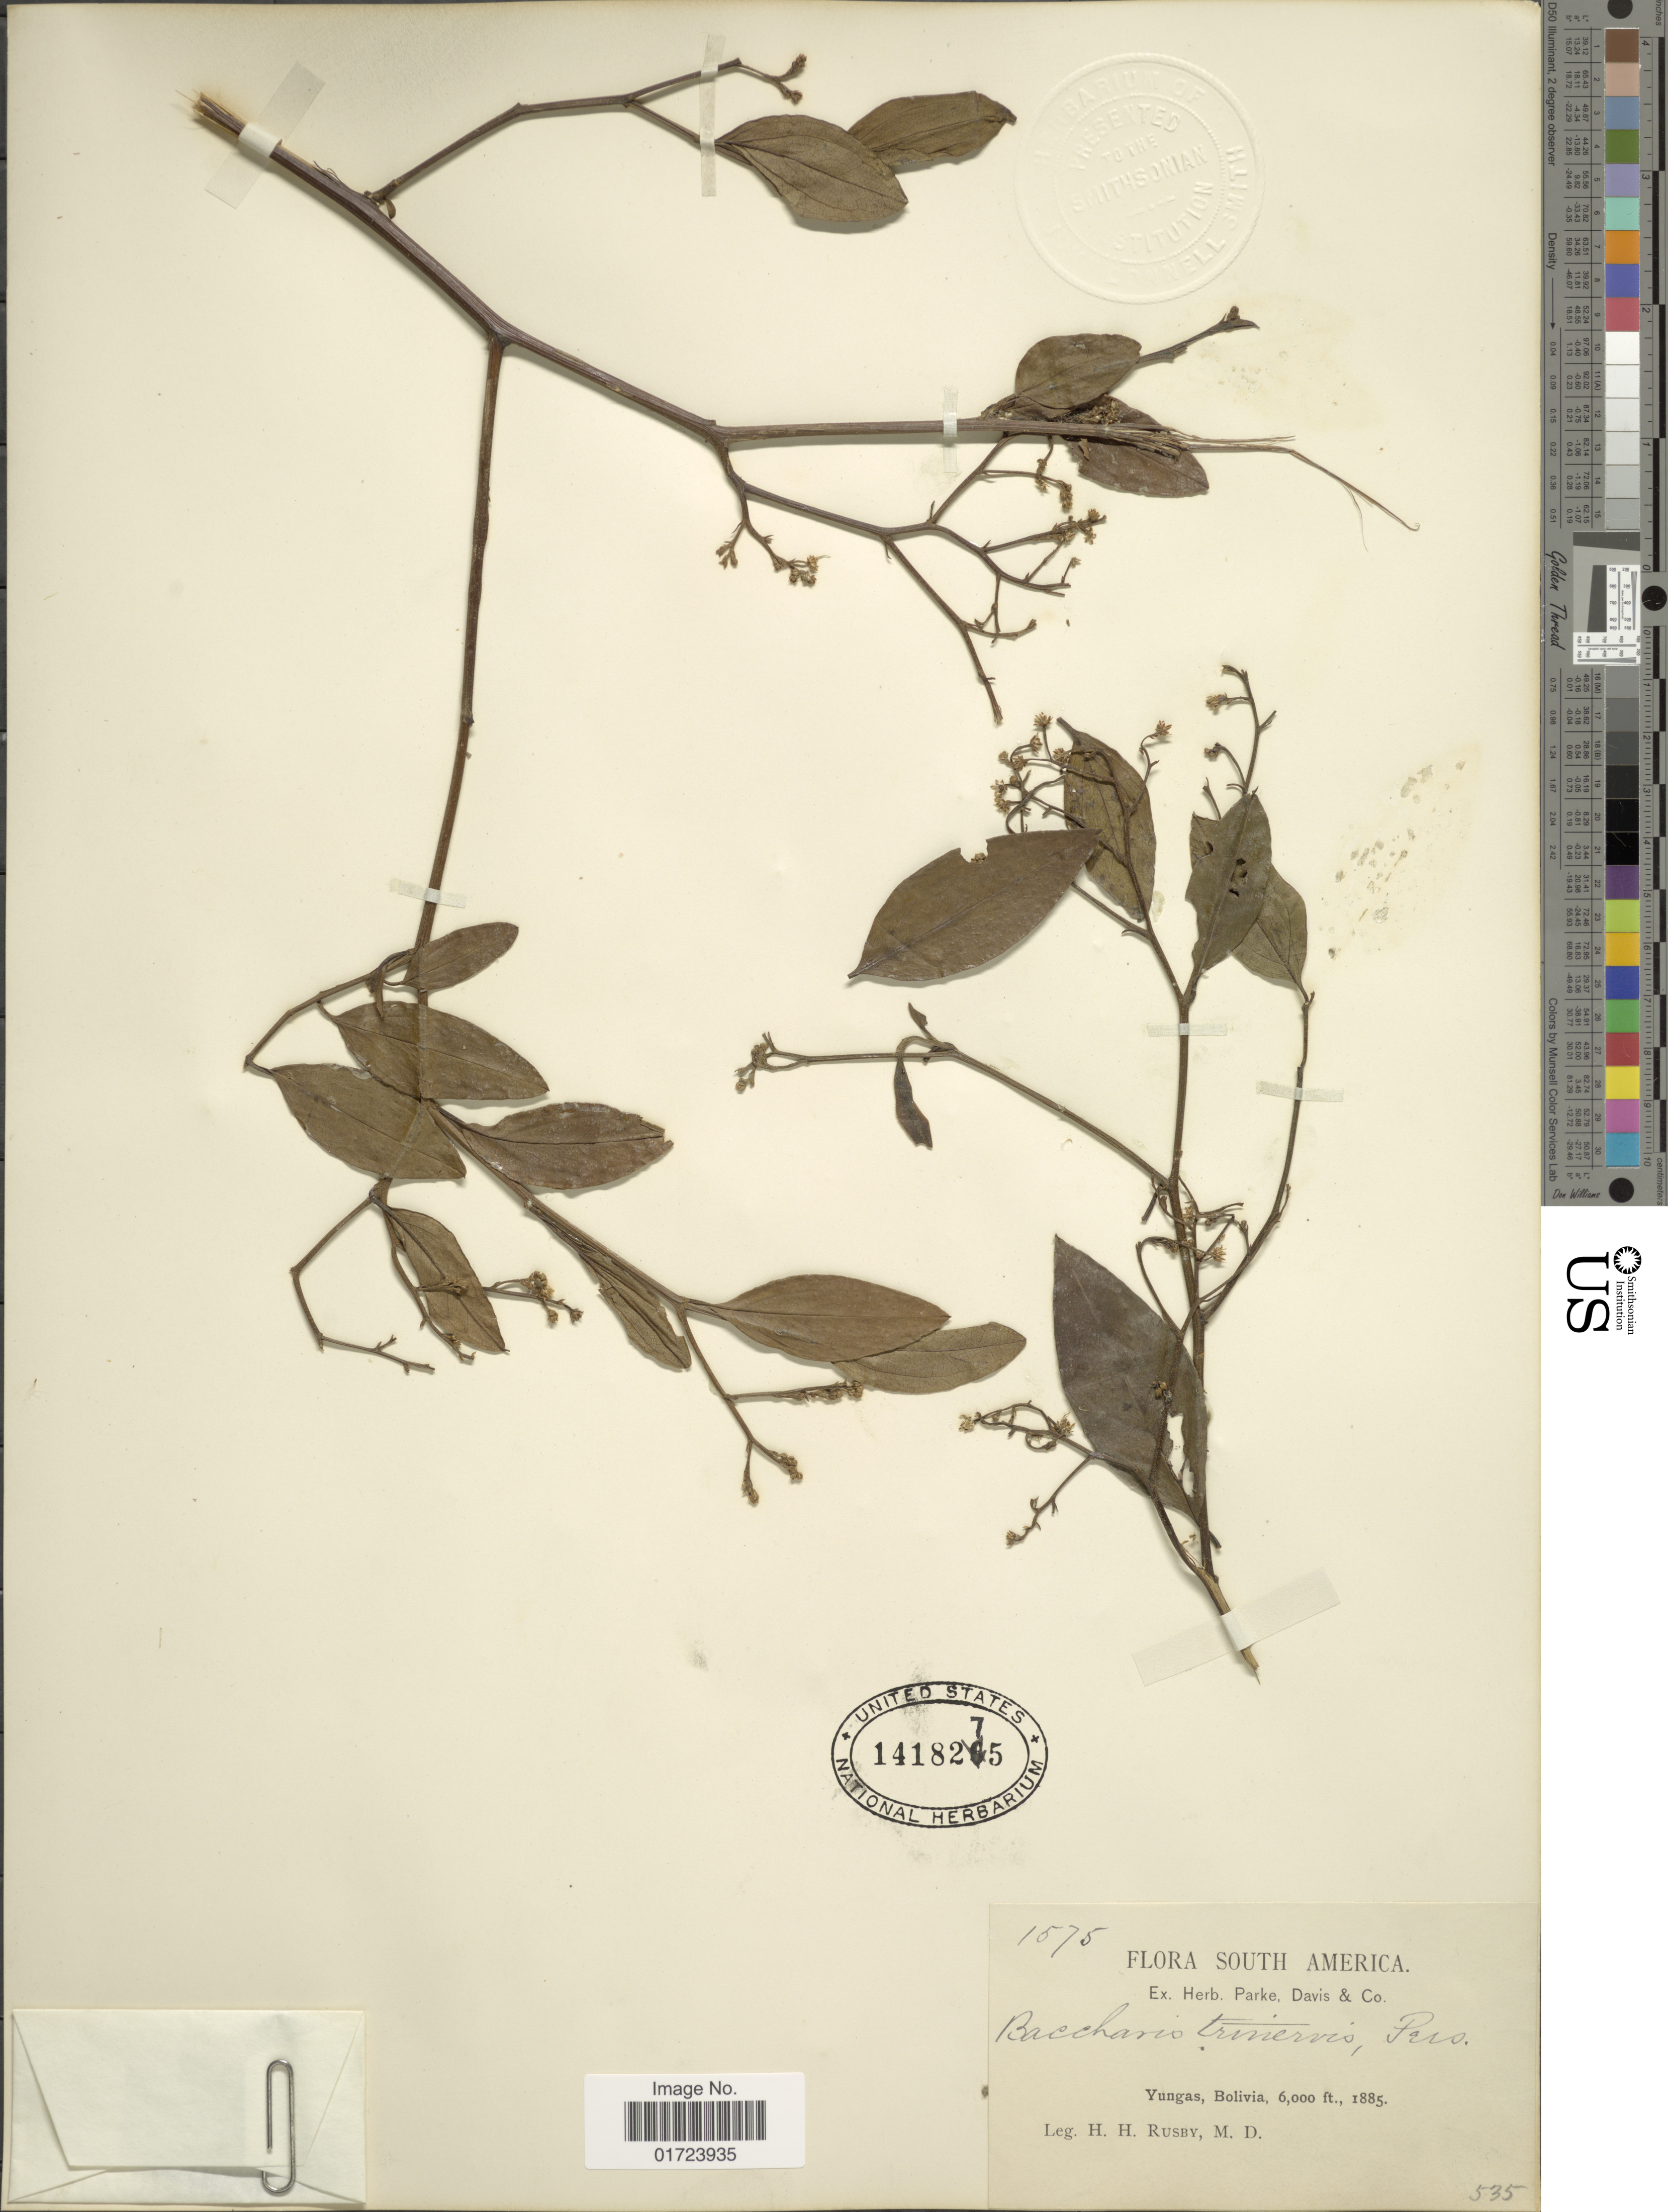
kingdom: Plantae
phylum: Tracheophyta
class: Magnoliopsida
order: Asterales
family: Asteraceae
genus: Baccharis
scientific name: Baccharis trinervis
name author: (Lam.) Pers.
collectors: H. H. Rusby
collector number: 1575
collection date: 1885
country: Bolivia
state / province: La Paz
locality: Yungas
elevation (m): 1829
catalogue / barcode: US 1418275